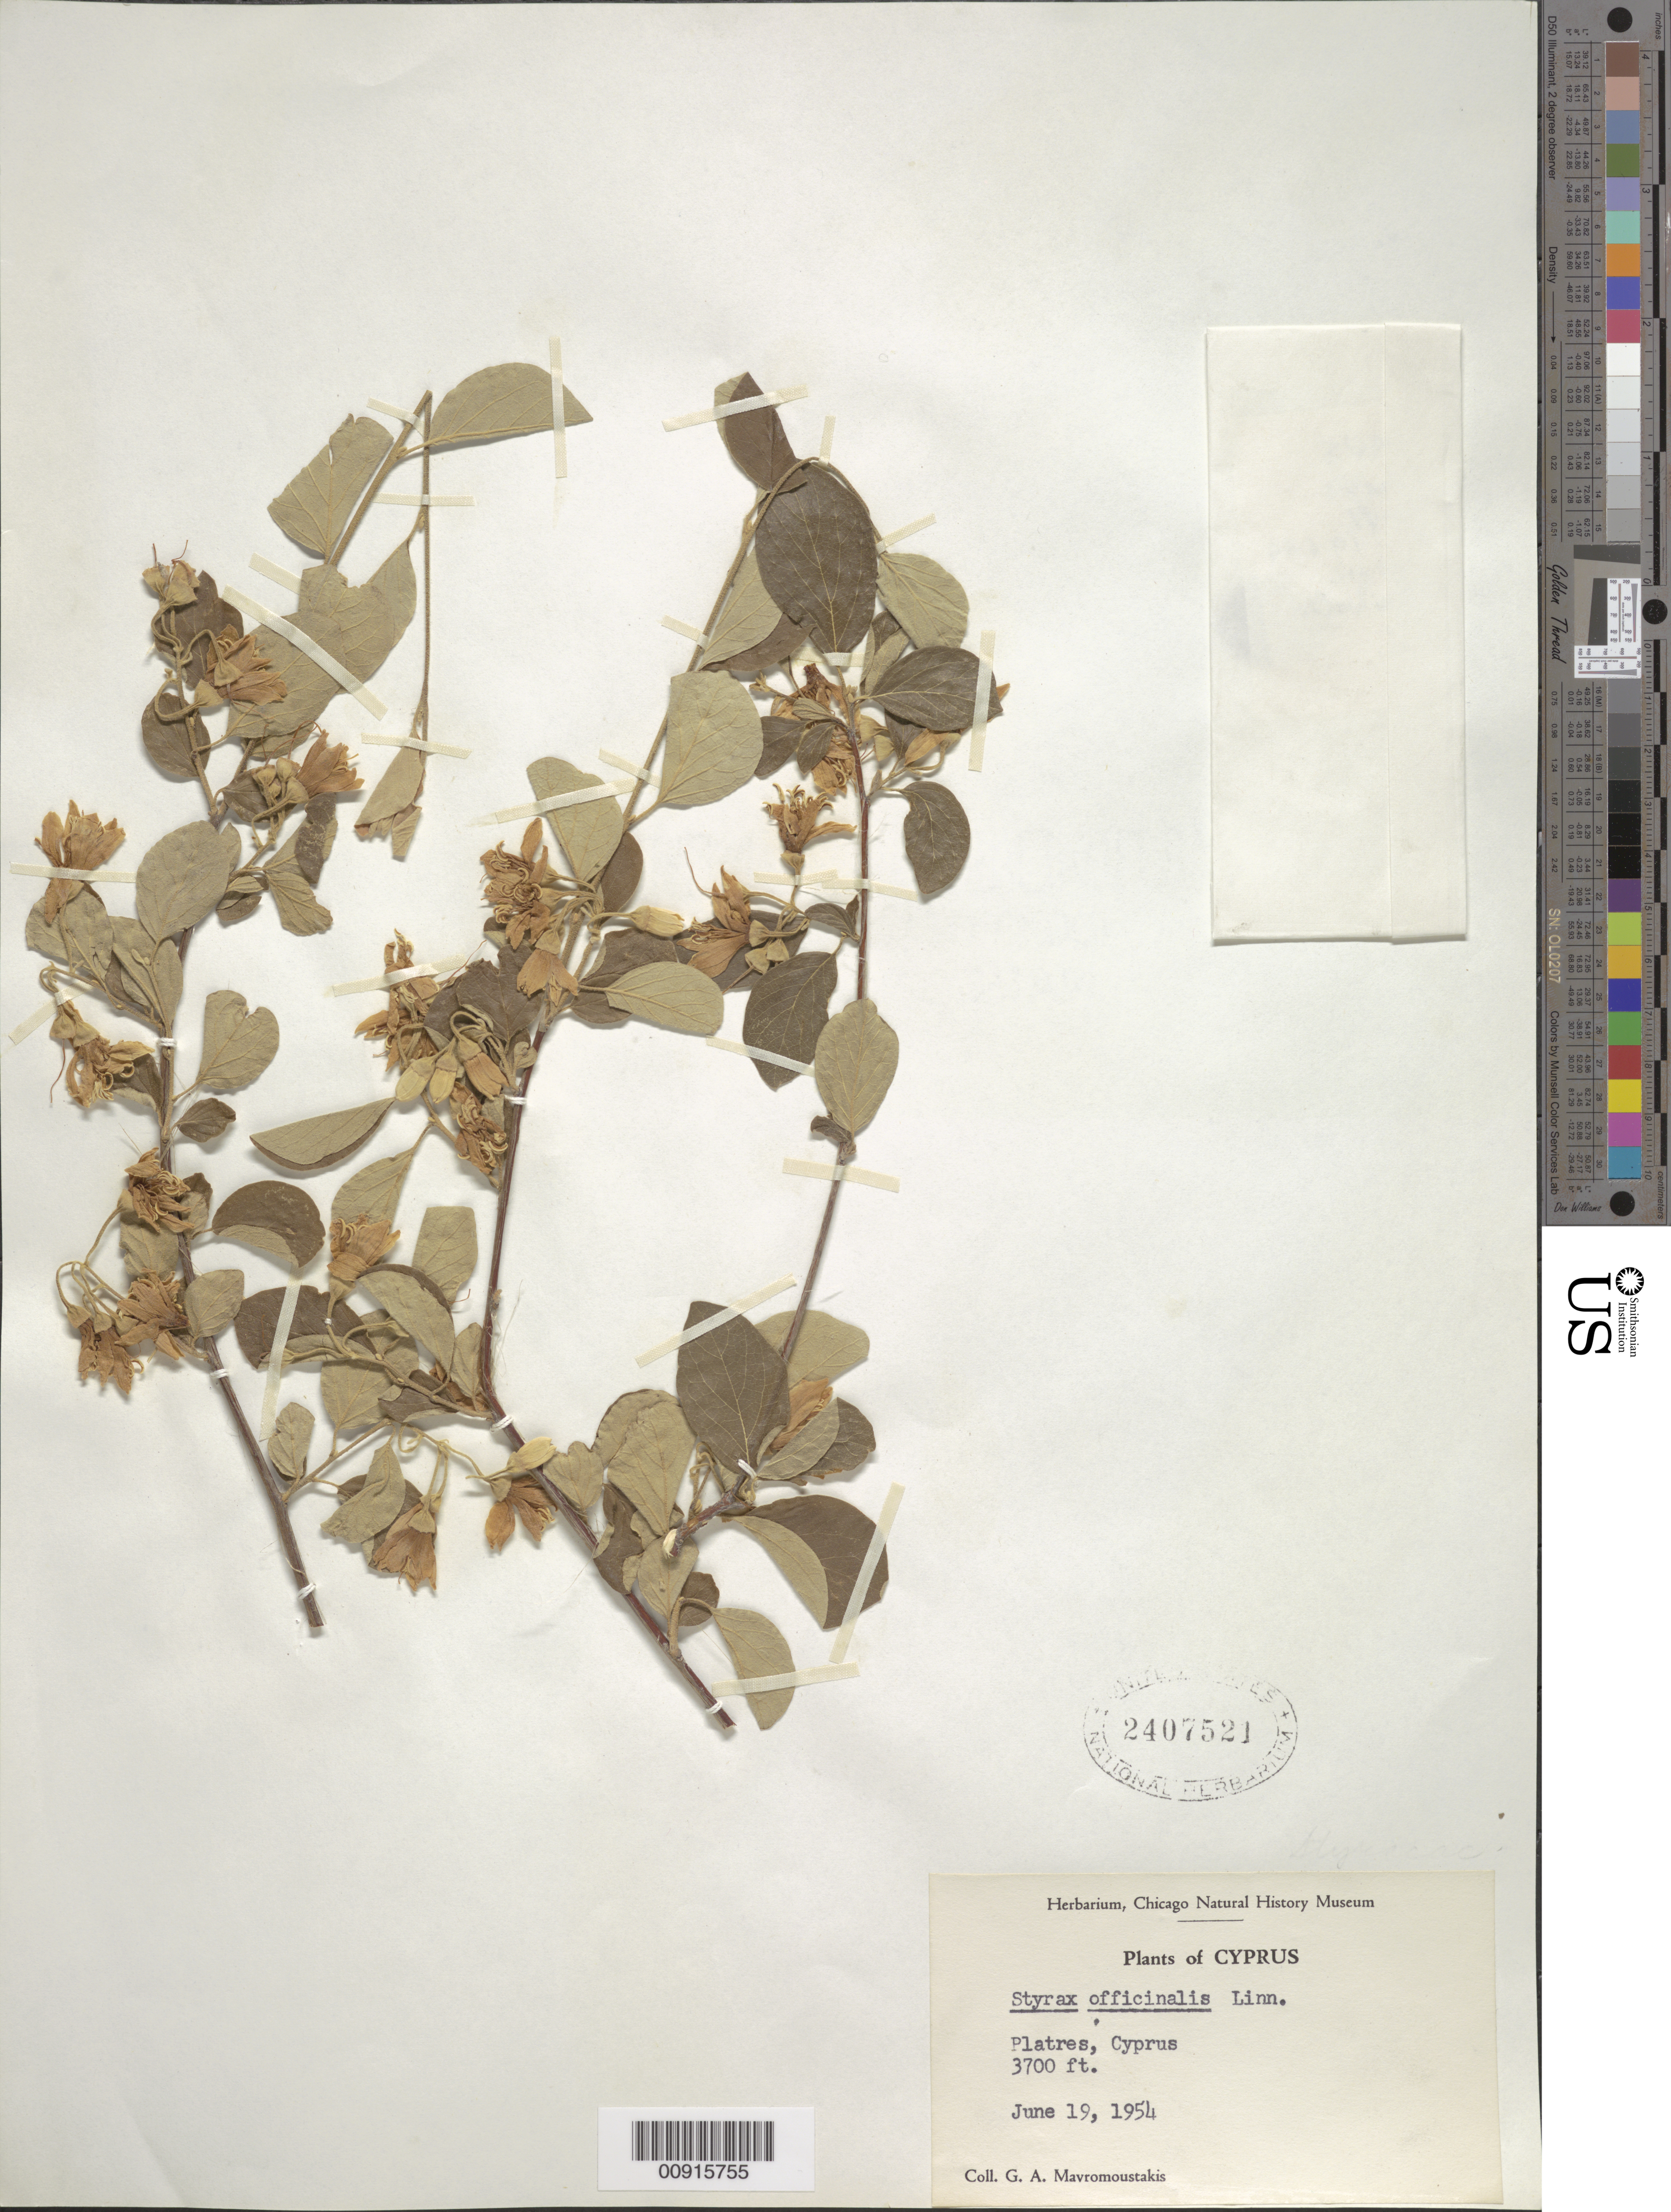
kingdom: Plantae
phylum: Tracheophyta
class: Magnoliopsida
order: Ericales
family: Styracaceae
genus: Styrax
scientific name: Styrax officinalis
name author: L.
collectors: G. Mavromoustakis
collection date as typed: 19 Jun 1954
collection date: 1954-06-19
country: Cyprus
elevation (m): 1128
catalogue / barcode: US 2407521